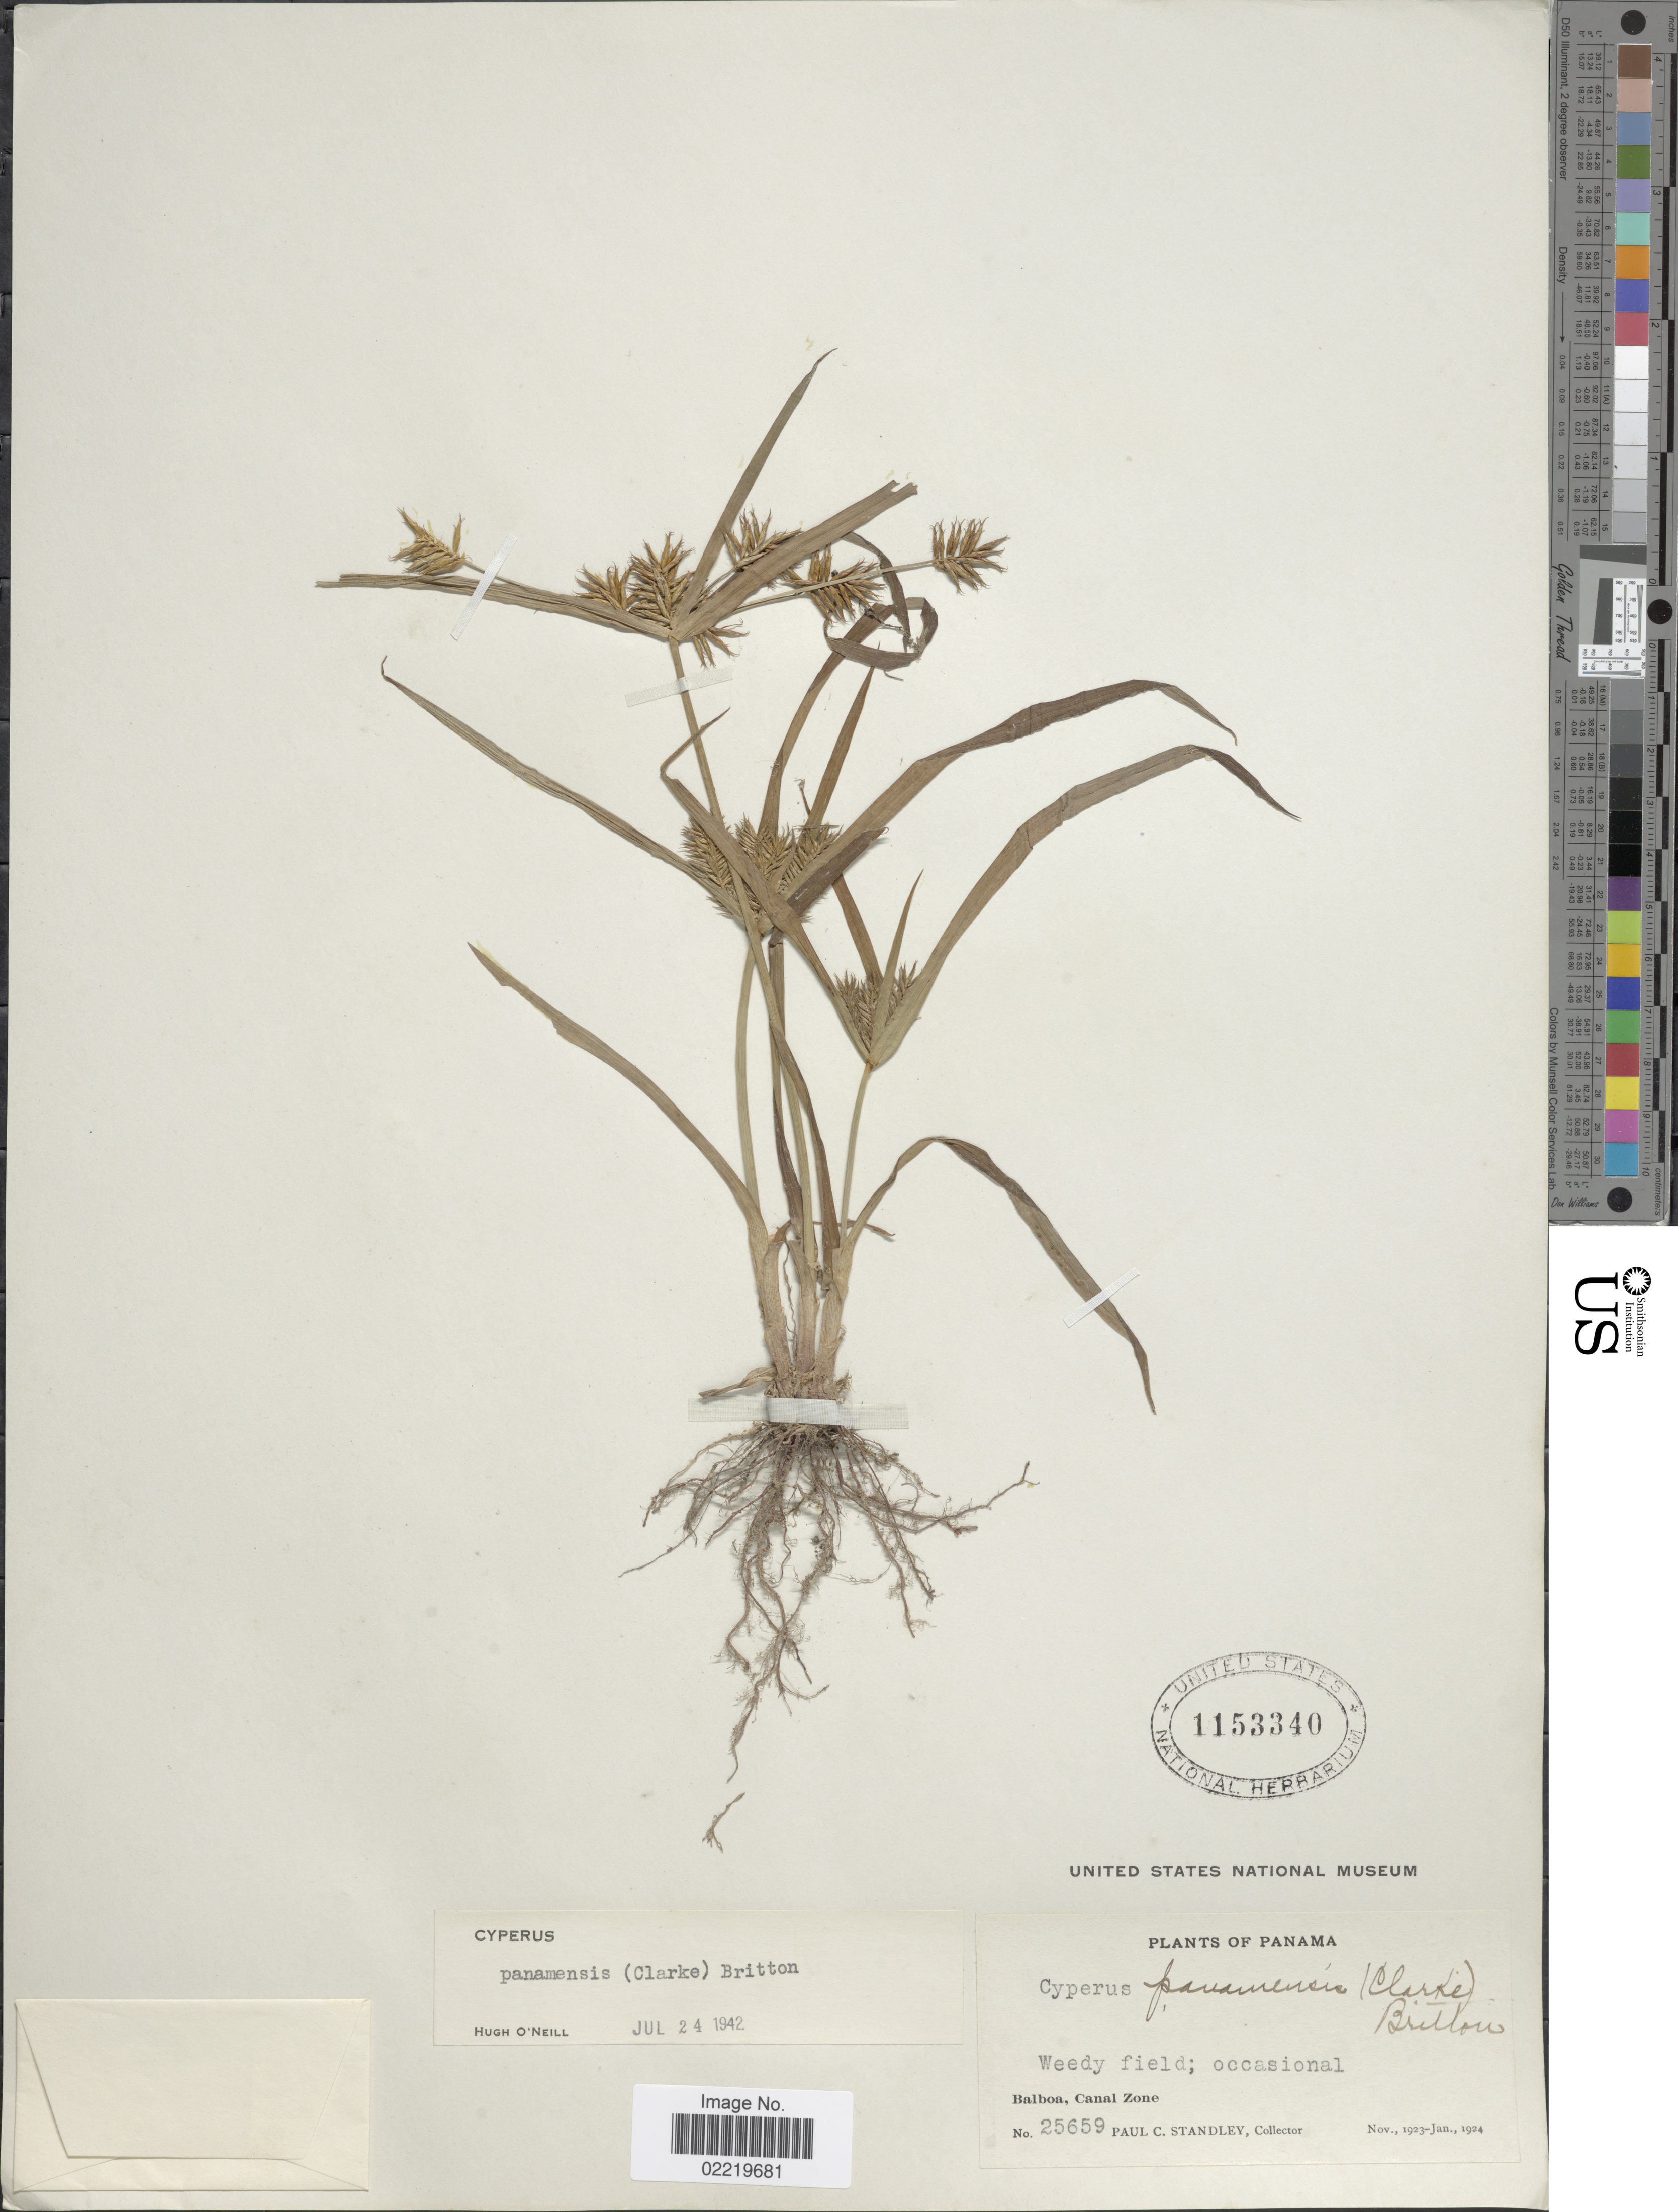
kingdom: Plantae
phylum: Tracheophyta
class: Liliopsida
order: Poales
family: Cyperaceae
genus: Cyperus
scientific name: Cyperus panamensis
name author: (C.B. Clarke) Britton ex Standl.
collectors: P. C. Standley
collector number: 25659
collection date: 1923-11/1924-01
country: Panama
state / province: Colón / Panamá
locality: Weedy field; occasional, Balboa, Canal Zone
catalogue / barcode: US 1153340